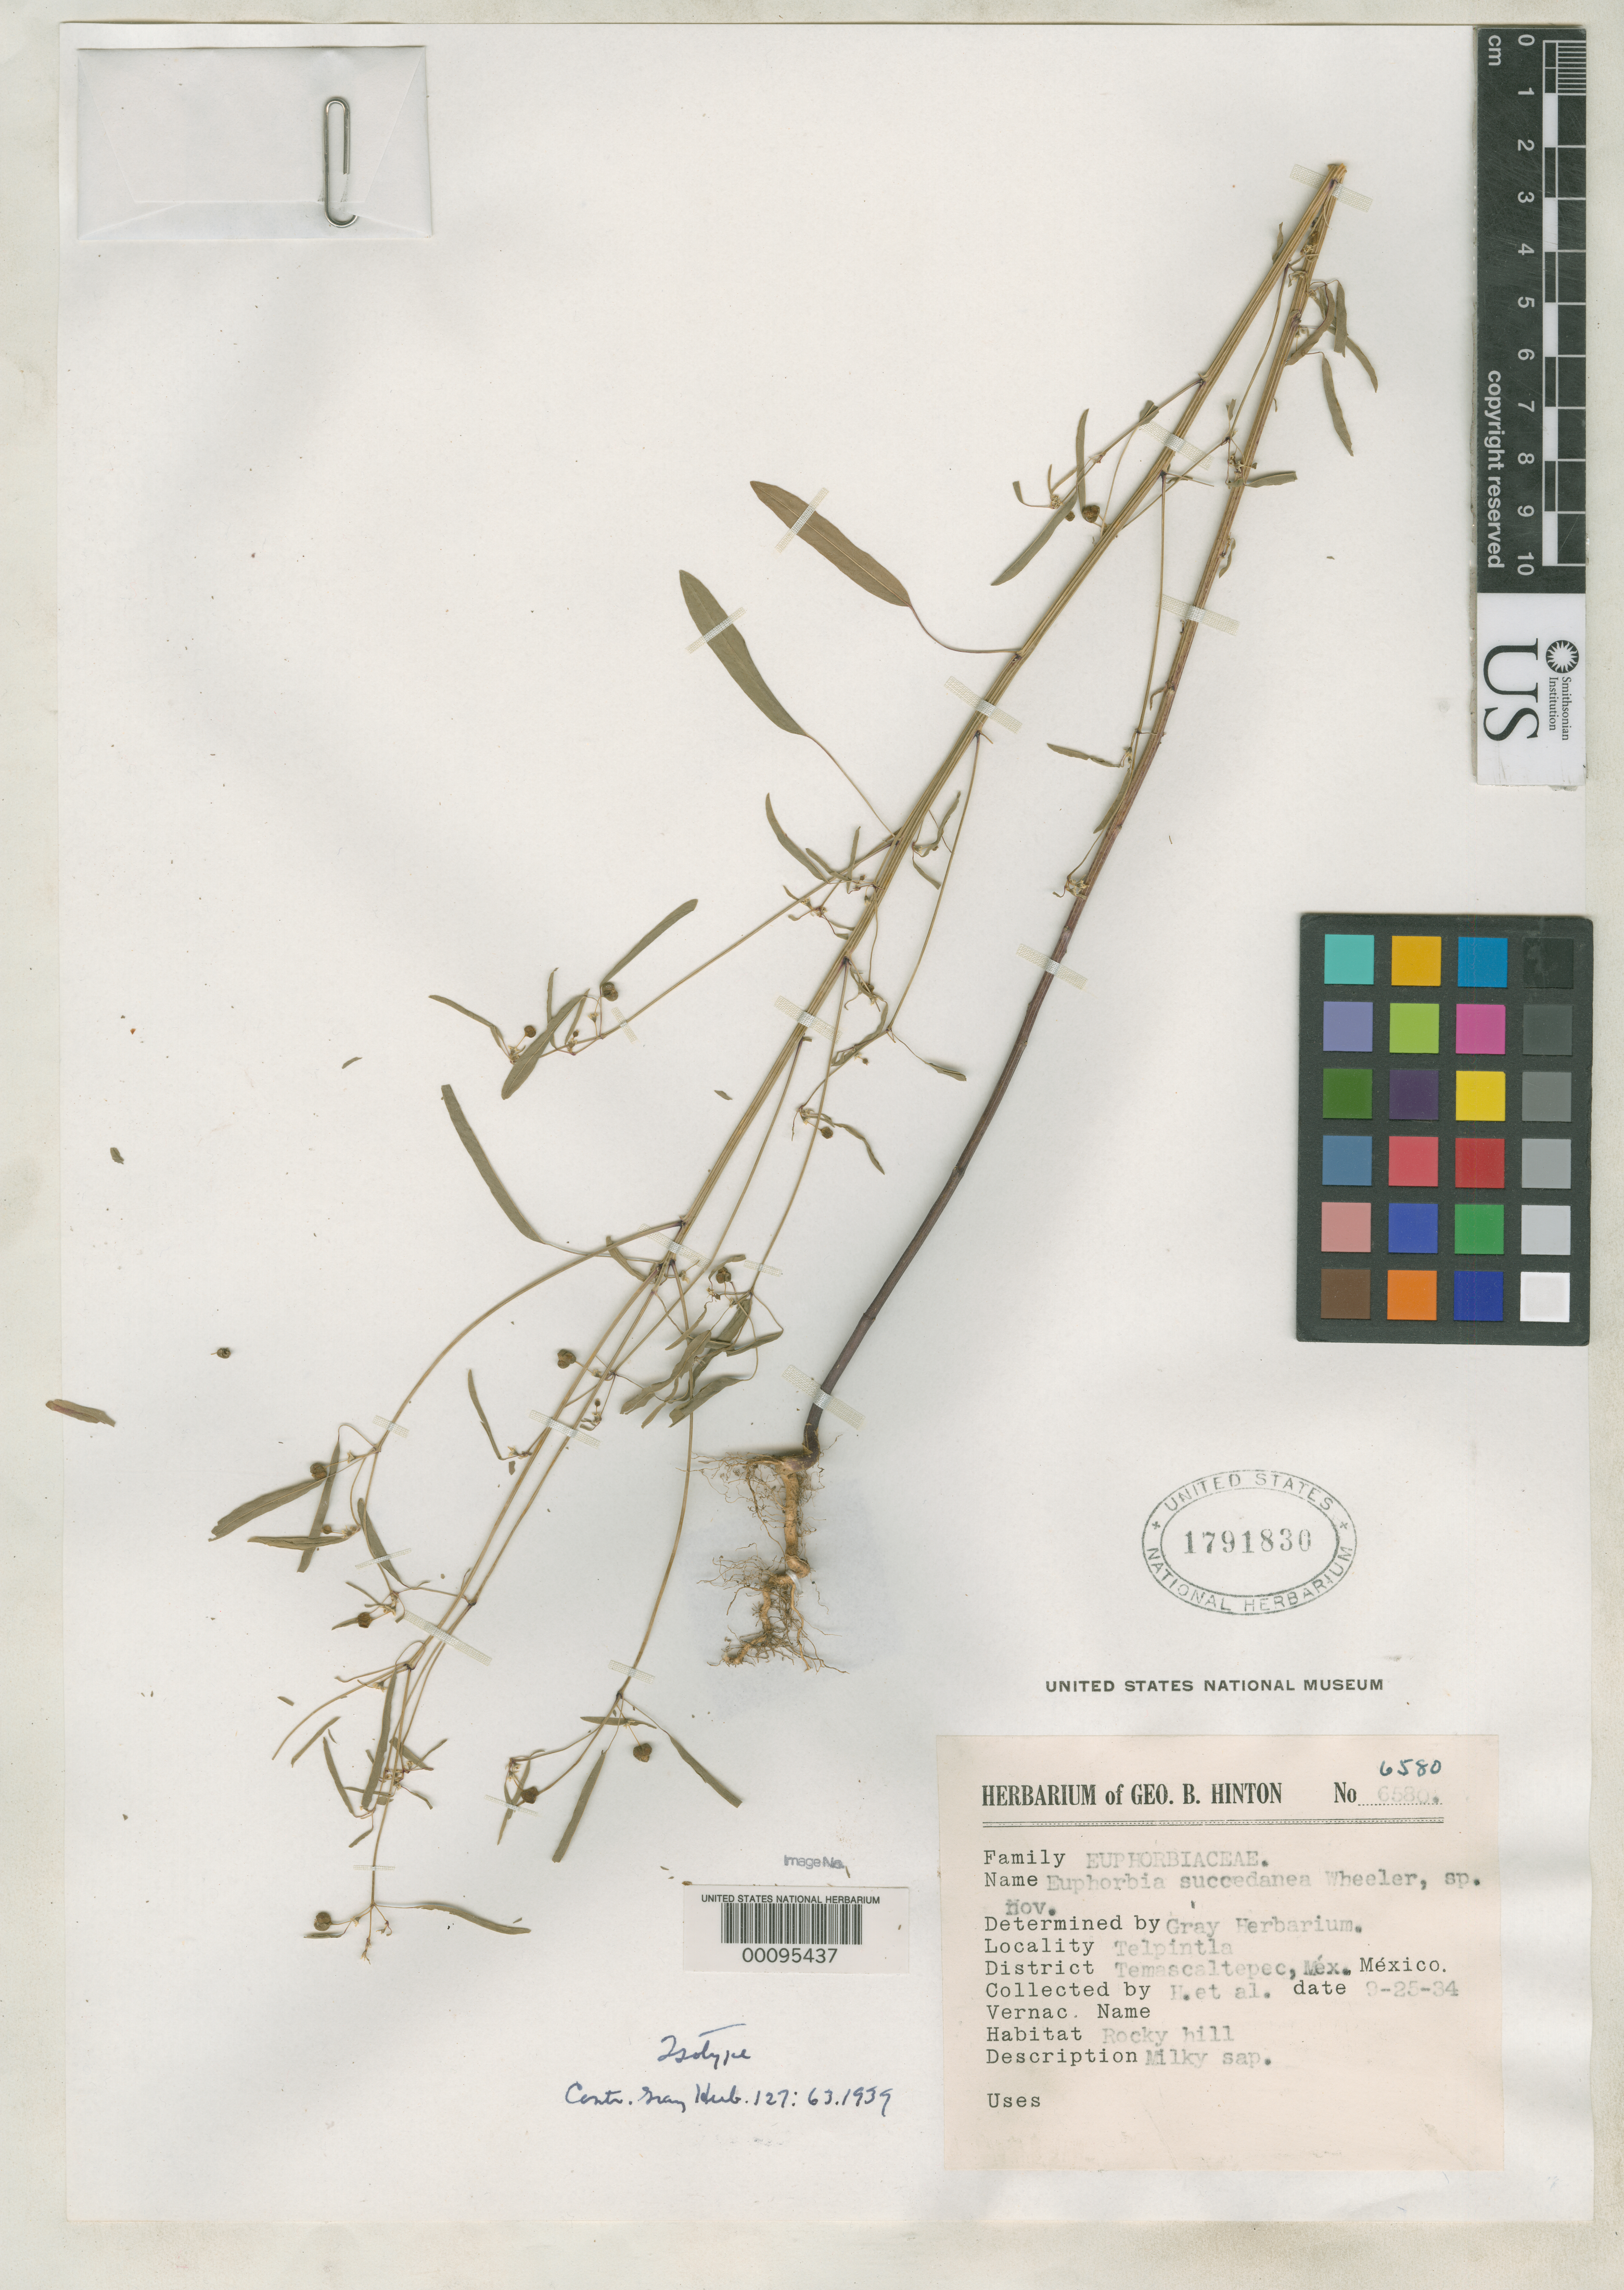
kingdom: Plantae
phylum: Tracheophyta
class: Magnoliopsida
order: Malpighiales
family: Euphorbiaceae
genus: Euphorbia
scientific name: Euphorbia succedanea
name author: L.C. Wheeler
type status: Isotype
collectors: G. B. Hinton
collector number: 6580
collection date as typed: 25 Sep 1934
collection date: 1934-09-25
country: Mexico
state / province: México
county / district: Temascaltepec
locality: Telpintla.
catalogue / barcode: US 1791830